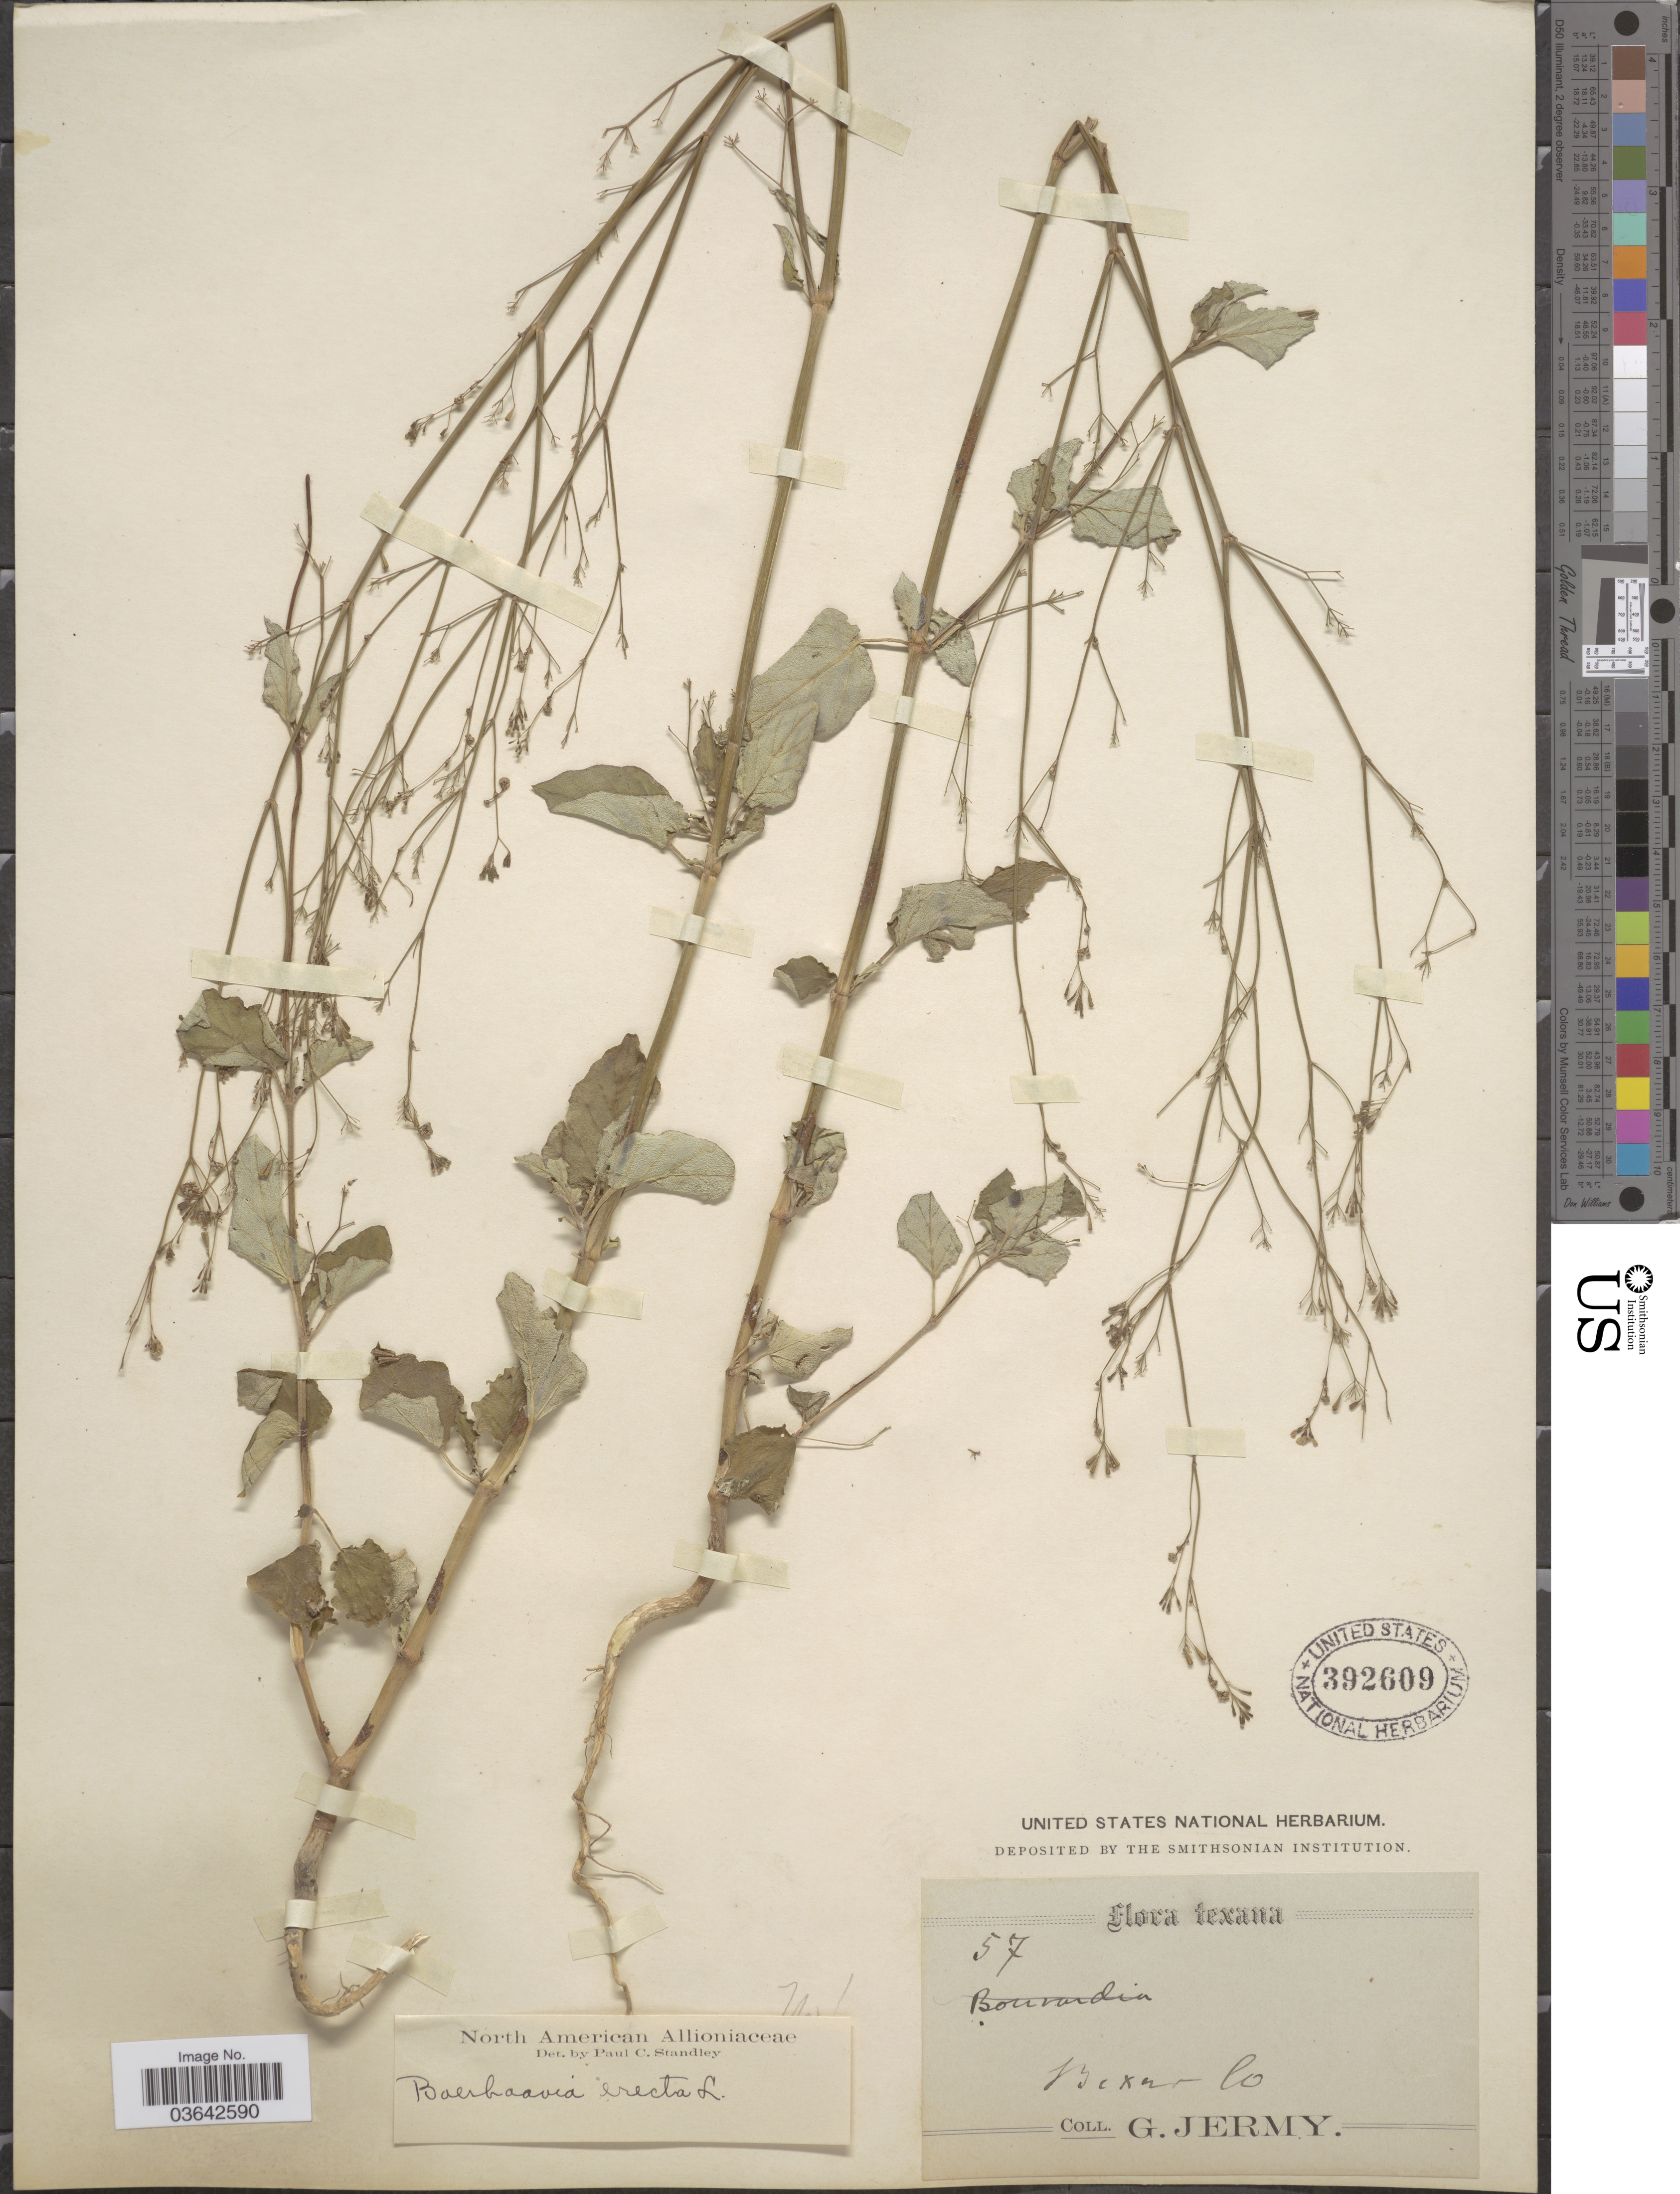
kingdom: Plantae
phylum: Tracheophyta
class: Magnoliopsida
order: Caryophyllales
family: Nyctaginaceae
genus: Boerhavia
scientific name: Boerhavia erecta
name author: L.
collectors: G. Jermy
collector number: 57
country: United States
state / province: Texas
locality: Bexar Co.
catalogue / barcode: US 392609